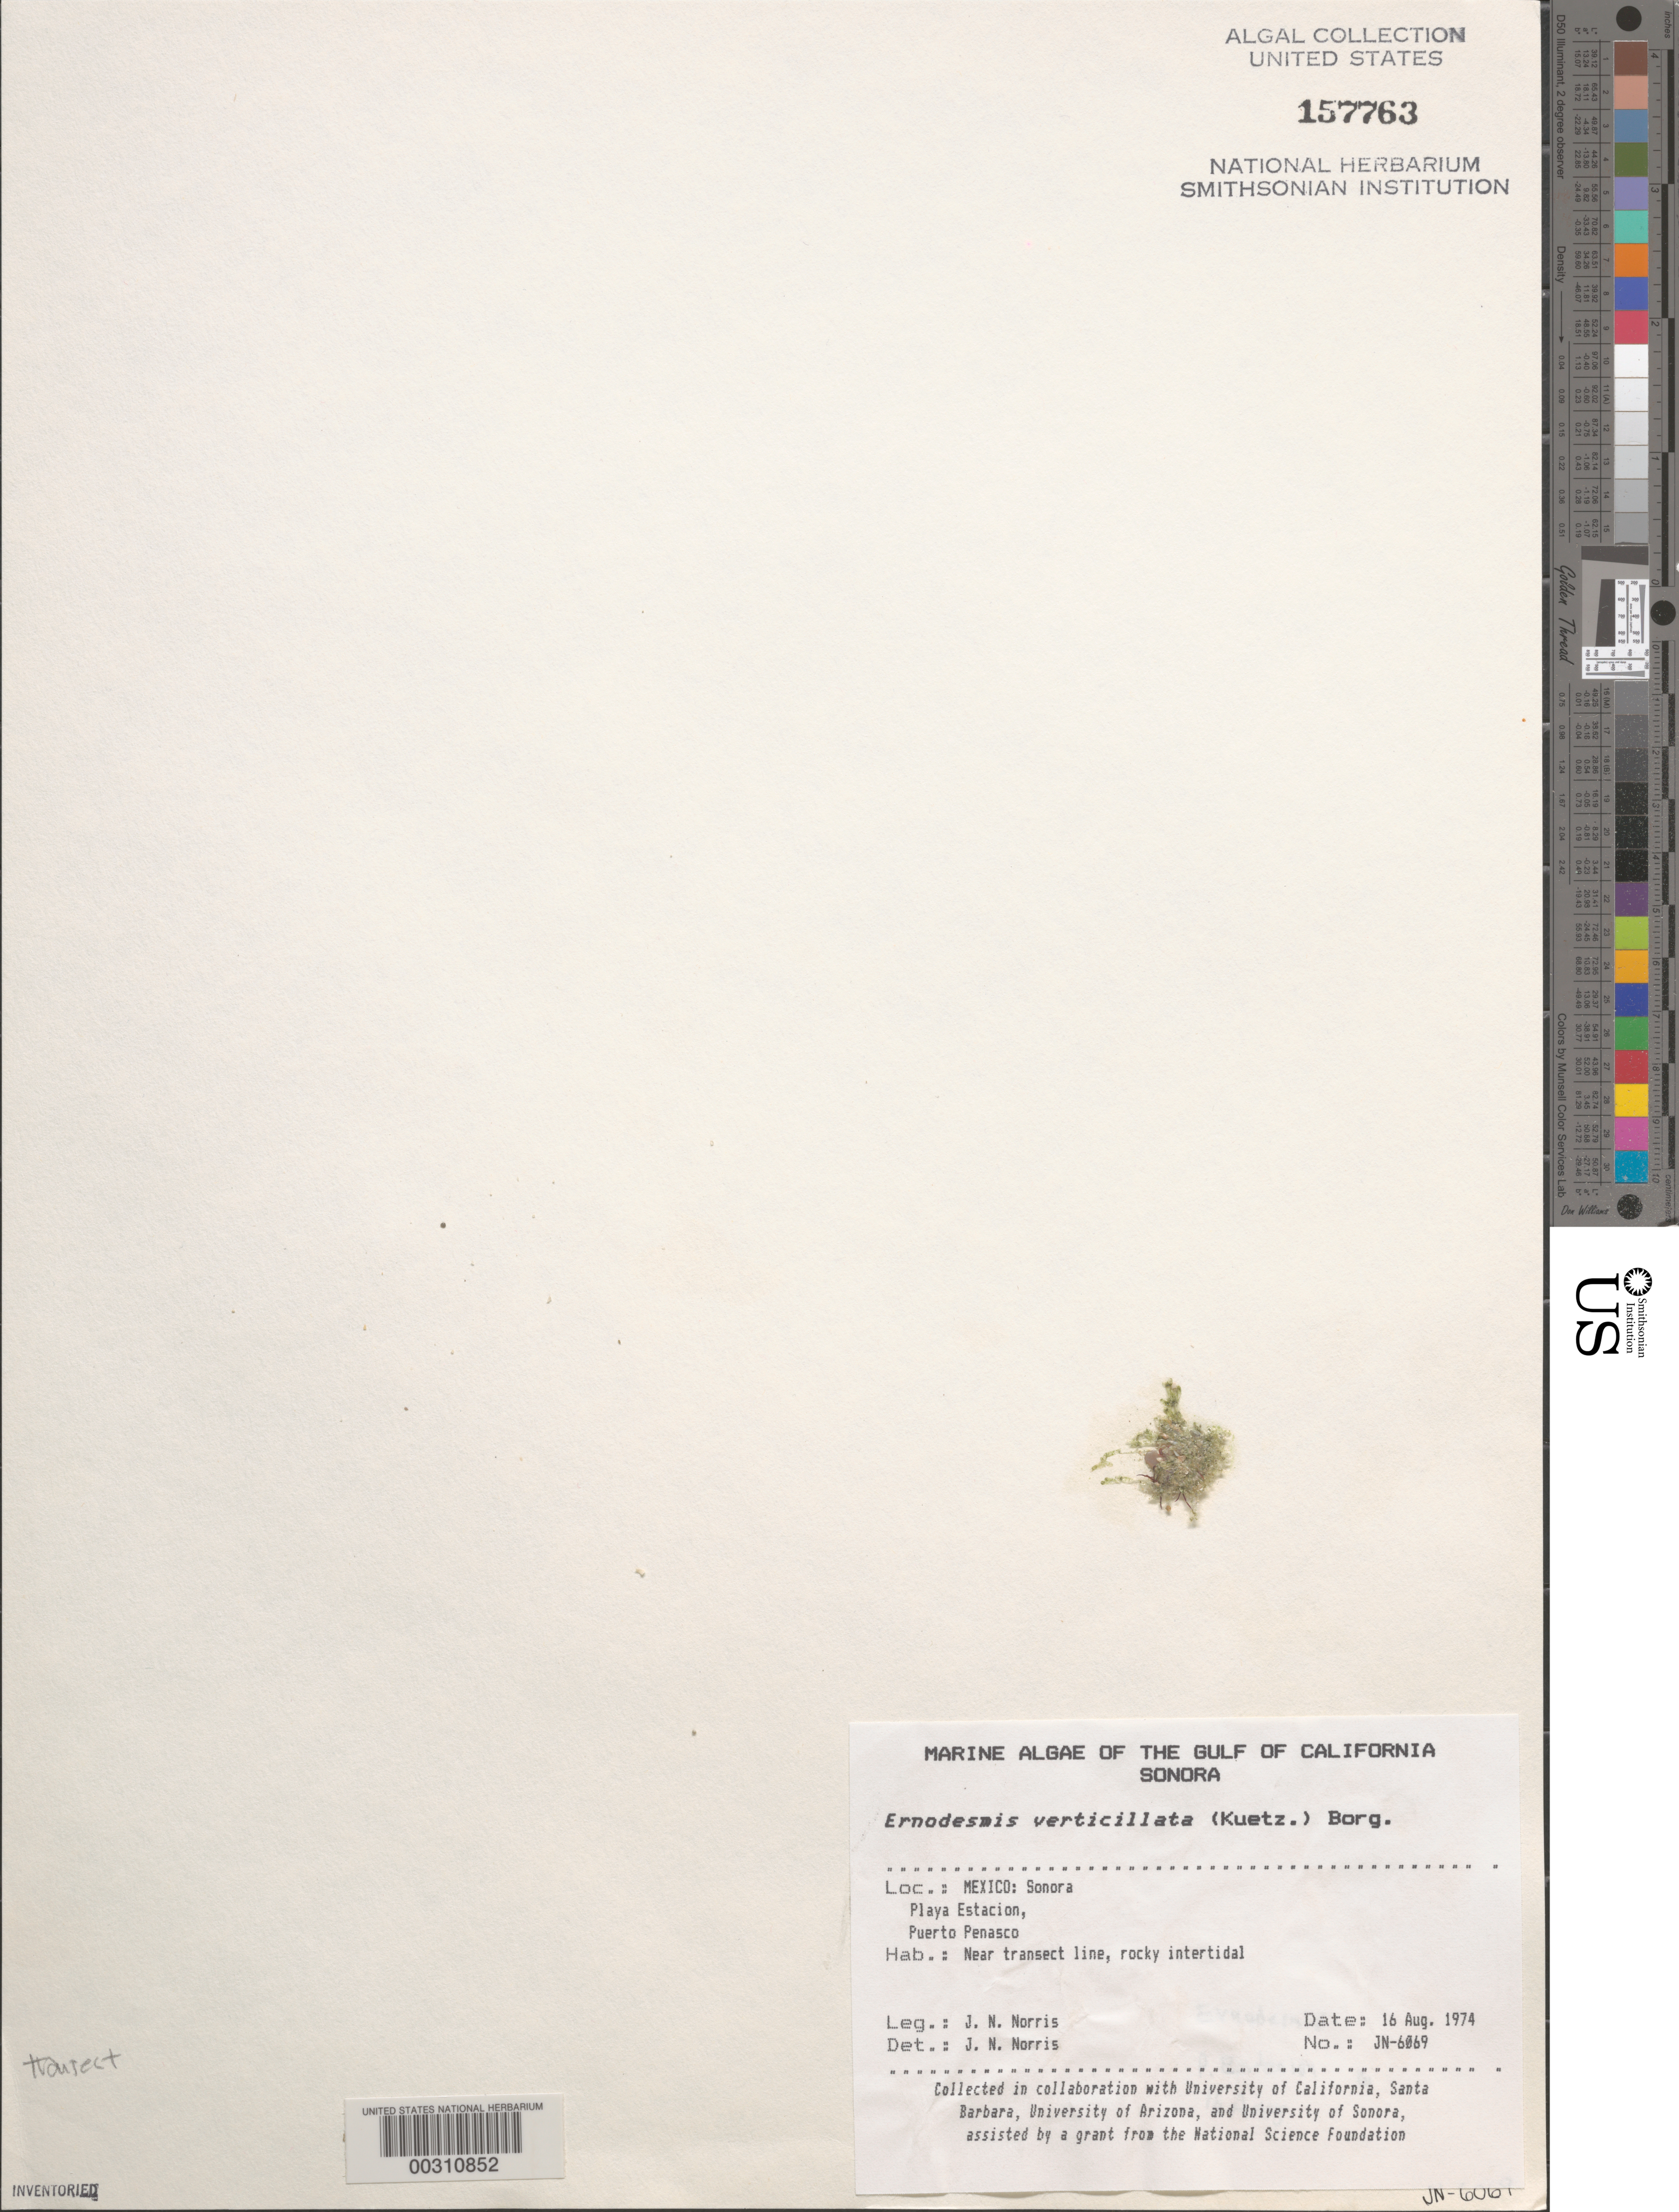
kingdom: Plantae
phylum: Chlorophyta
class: Ulvophyceae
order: Siphonocladales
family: Siphonocladaceae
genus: Ernodesmis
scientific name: Ernodesmis verticillata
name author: (Kütz.) Børgesen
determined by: Norris, James N.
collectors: J. N. Norris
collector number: JN-6069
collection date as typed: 16 Aug 1974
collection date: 1974-08-16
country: Mexico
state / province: Sonora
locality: Playa Estacion, Puerto Penasco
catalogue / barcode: US 157763